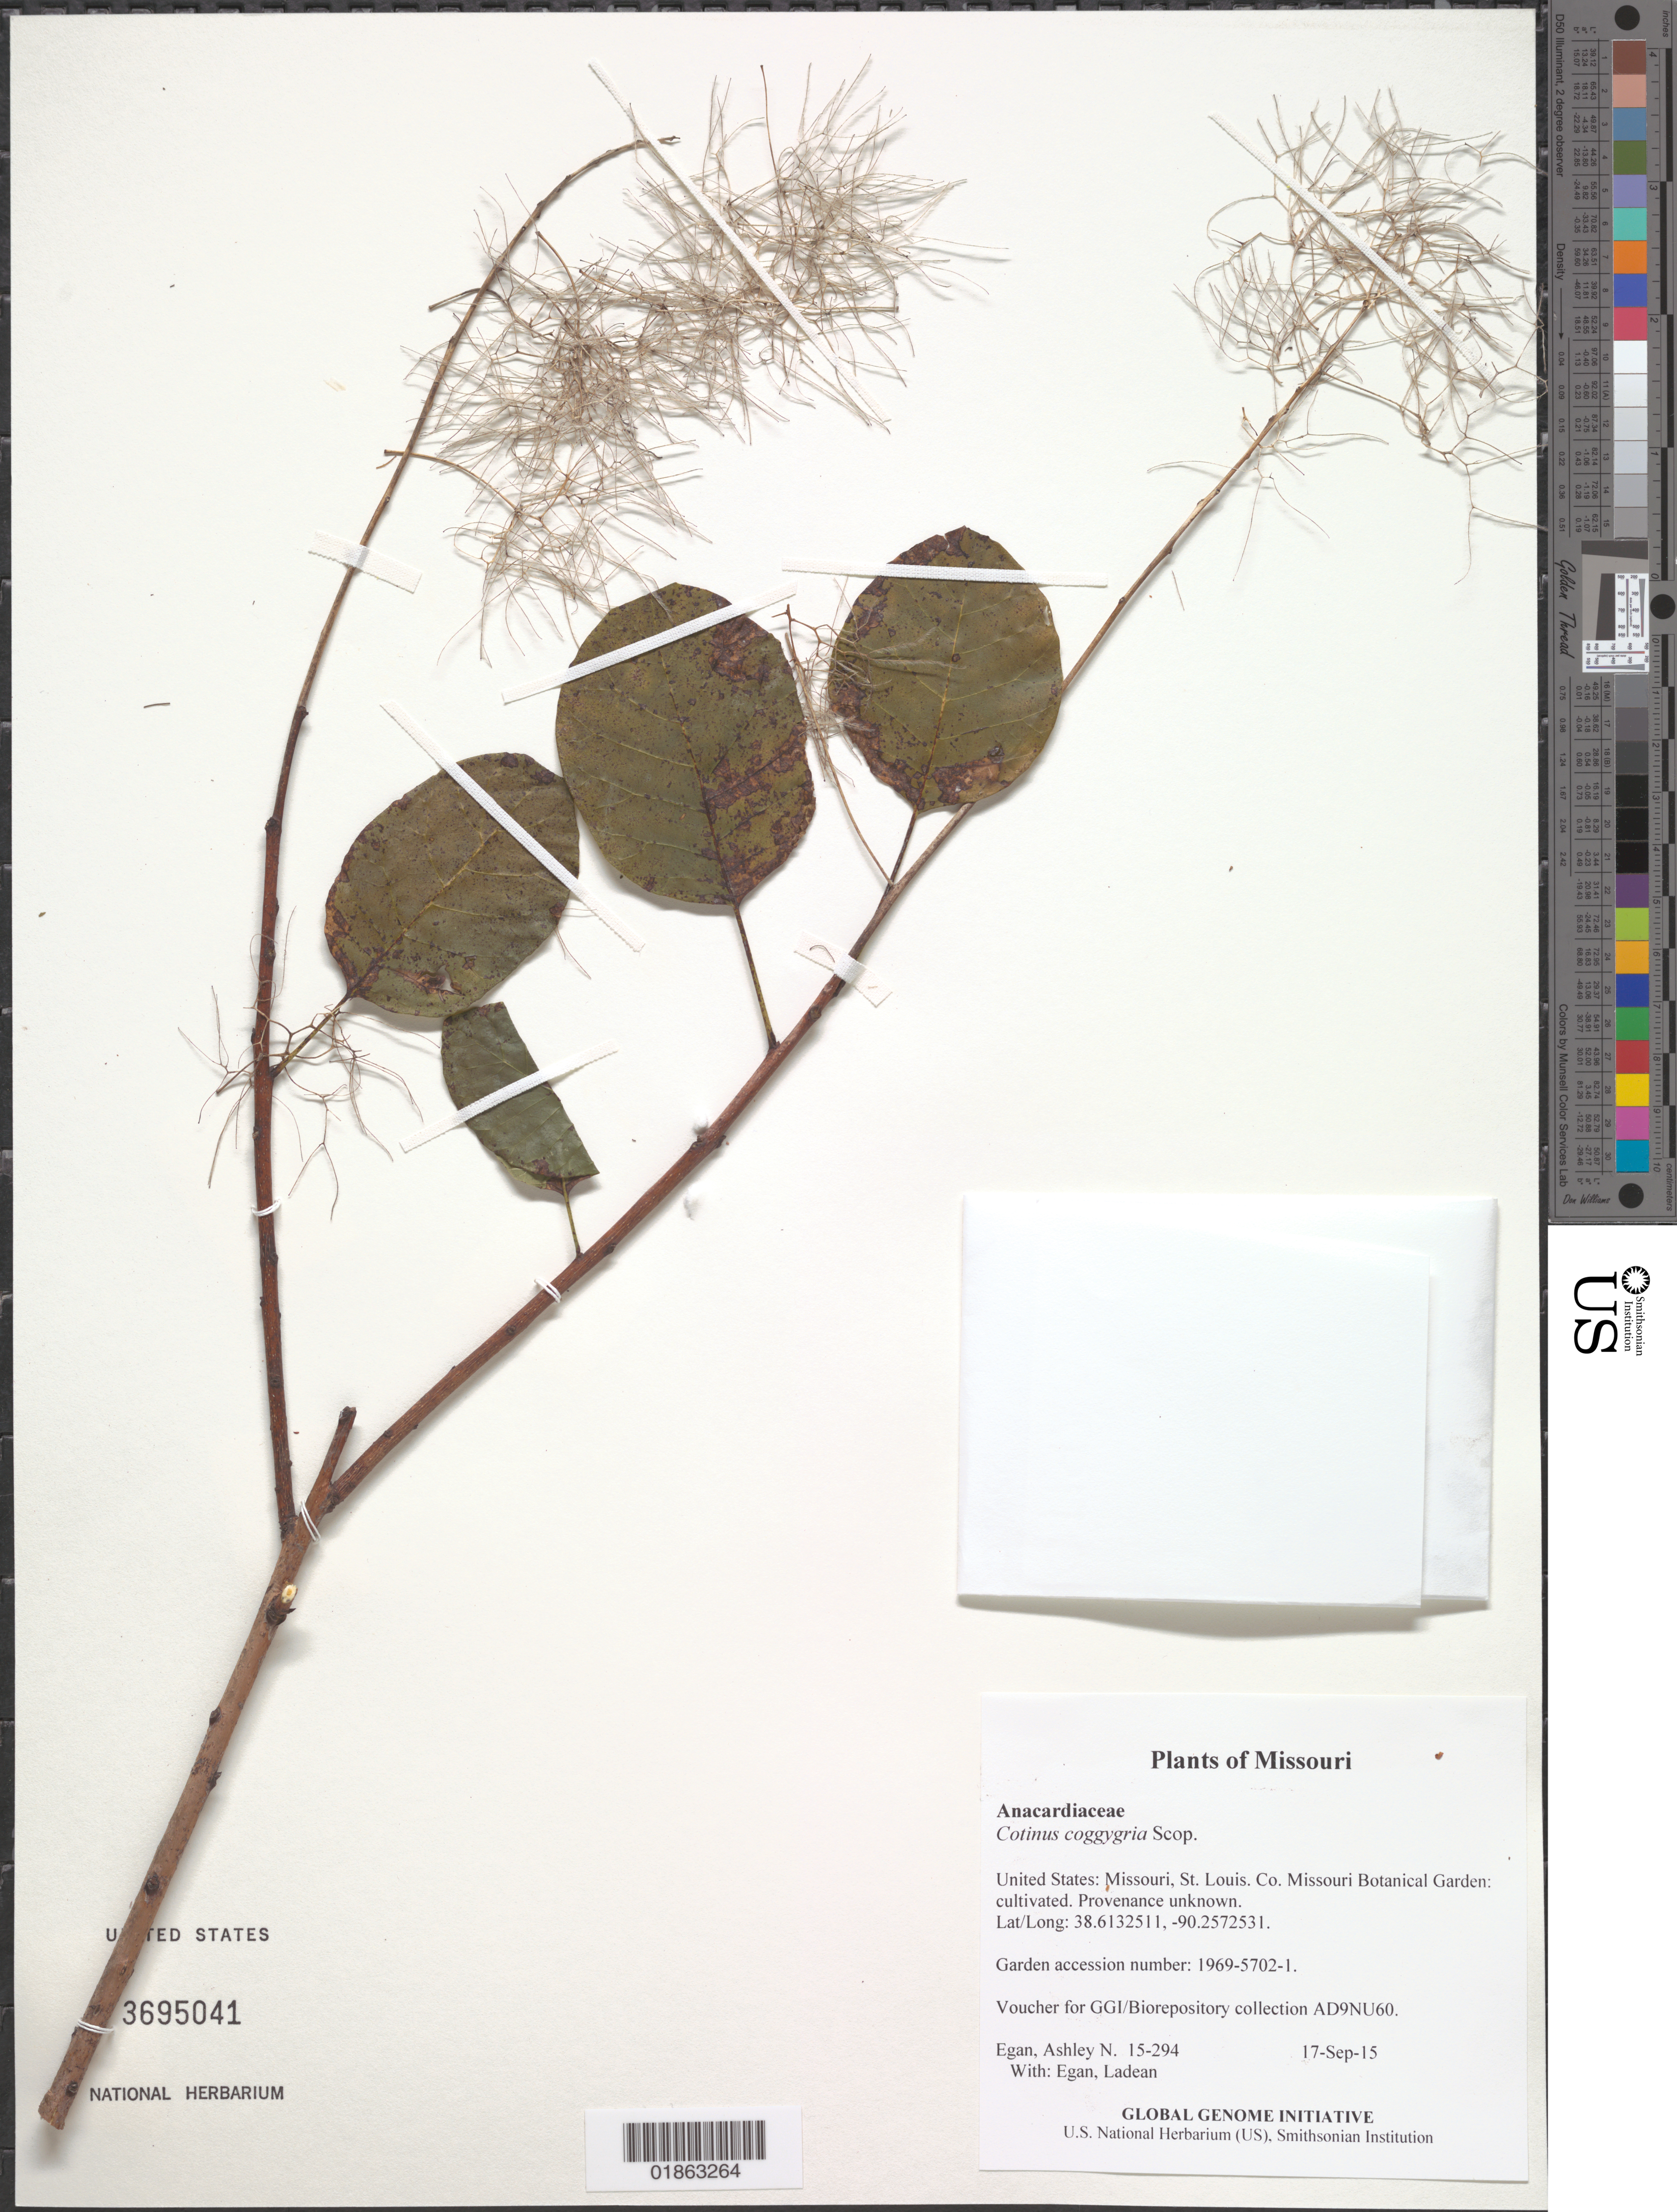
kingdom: Plantae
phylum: Tracheophyta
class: Magnoliopsida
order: Sapindales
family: Anacardiaceae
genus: Cotinus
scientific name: Cotinus coggygria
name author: Scop.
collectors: A. N. Egan & L. Egan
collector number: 15-294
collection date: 2015-09-17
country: United States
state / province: Missouri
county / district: St. Louis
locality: Missouri Botanical Garden: cultivated. Provenance unknown.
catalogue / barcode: US 3695041